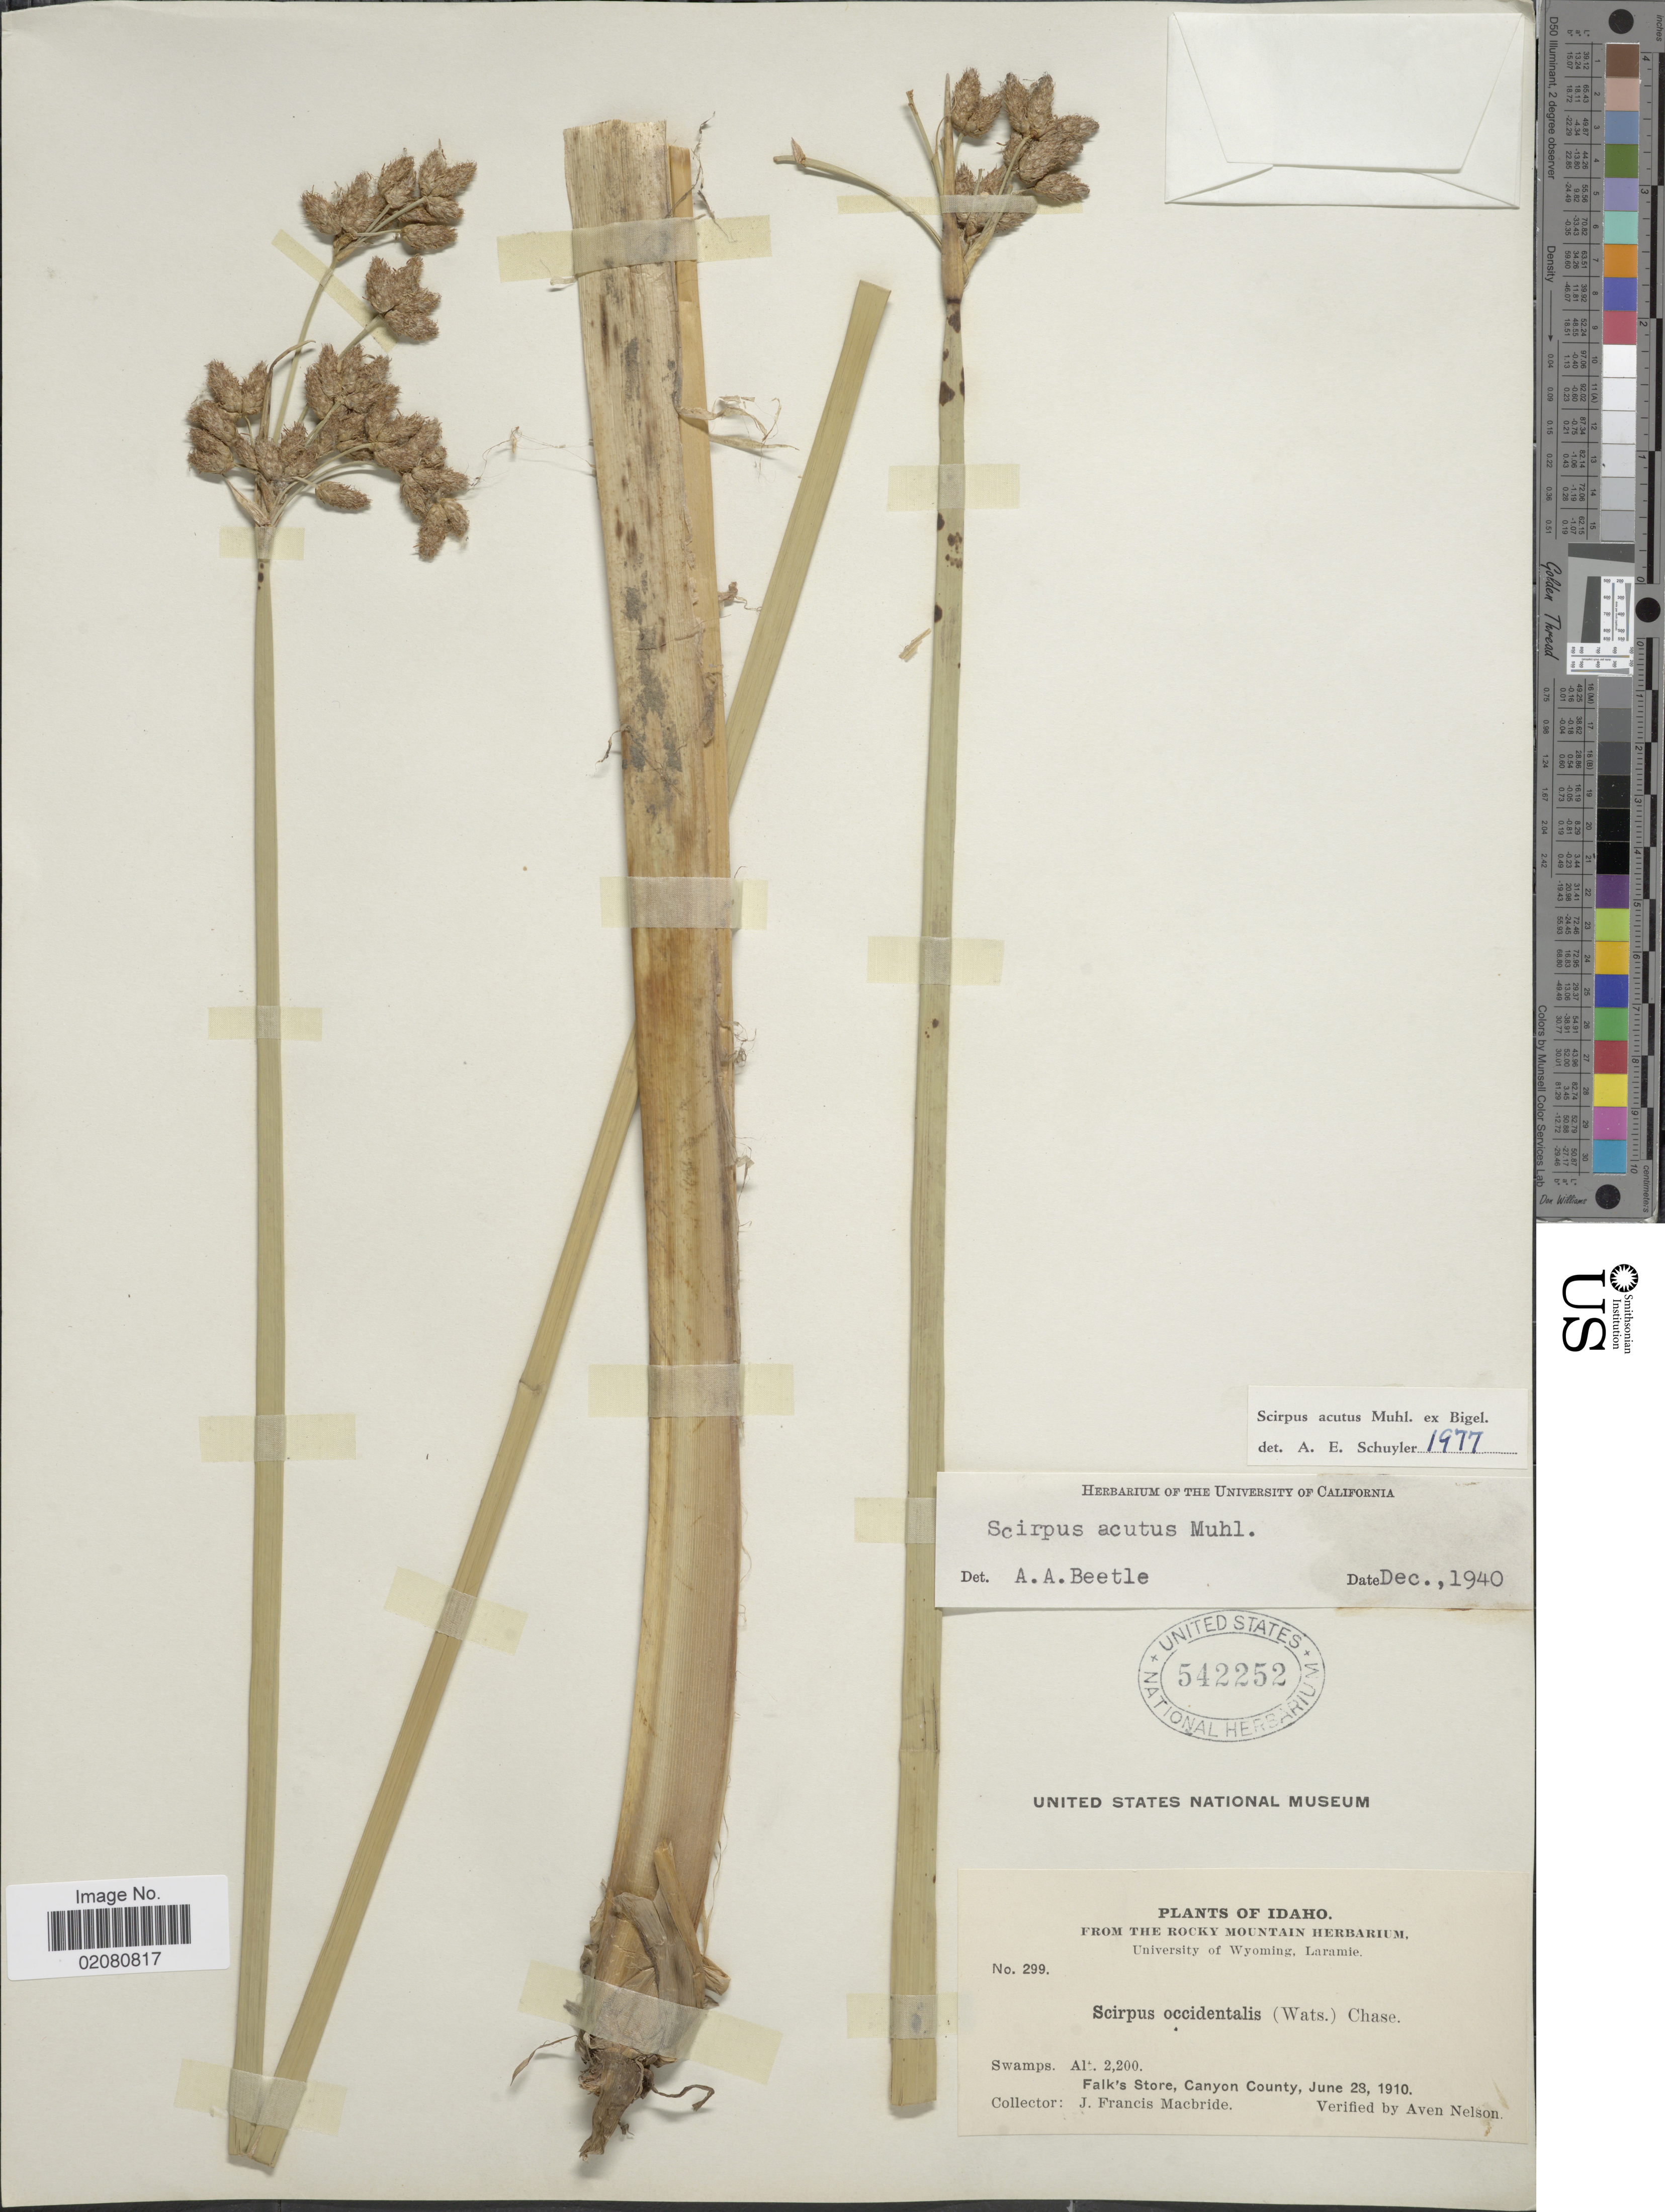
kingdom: Plantae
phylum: Tracheophyta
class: Liliopsida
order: Poales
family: Cyperaceae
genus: Schoenoplectus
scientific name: Schoenoplectus acutus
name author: (Muhl. ex Bigelow) Á. Löve & D. Löve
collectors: J. F. Macbride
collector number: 299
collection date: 1910-06-28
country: United States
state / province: Idaho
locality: Swamps. Falk's Store, Canyon County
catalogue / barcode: US 542252